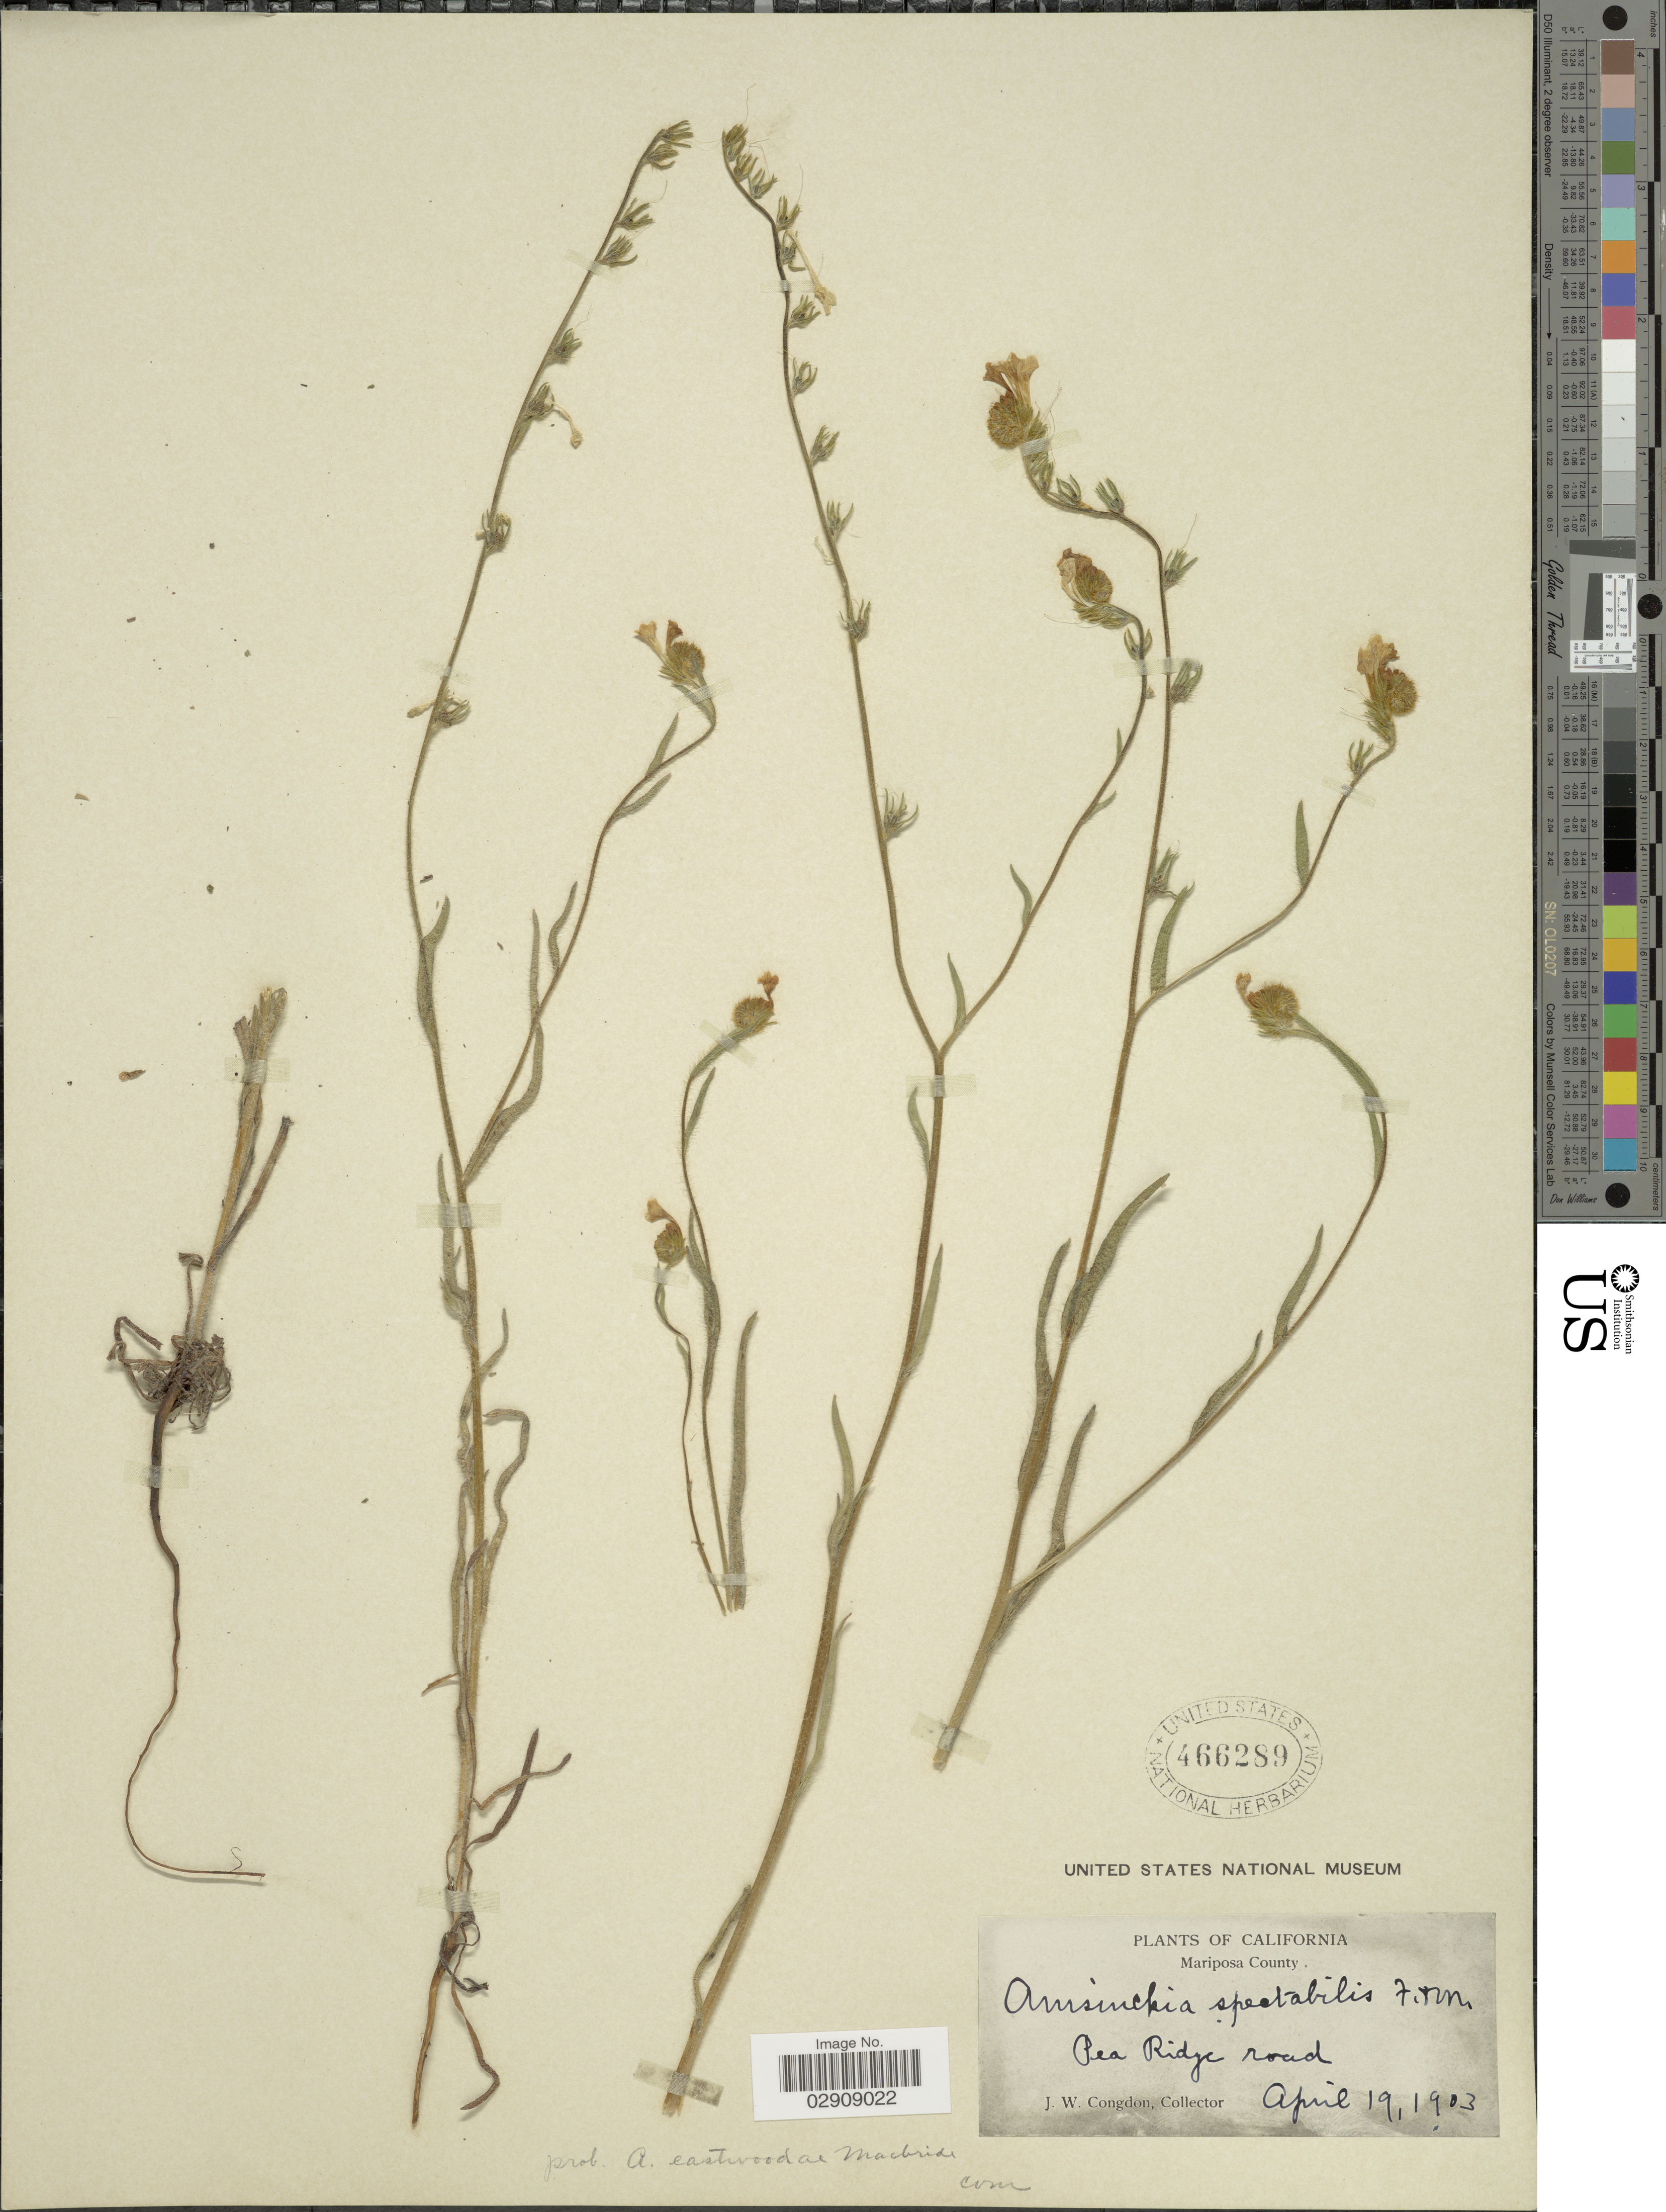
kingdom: Plantae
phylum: Tracheophyta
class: Magnoliopsida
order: Boraginales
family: Boraginaceae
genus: Amsinckia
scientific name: Amsinckia eastwoodiae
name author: J.F. Macbr.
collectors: J. W. Congdon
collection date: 1903-04-19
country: United States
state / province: California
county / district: Mariposa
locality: Pea Ridge road. Mariposa County. California.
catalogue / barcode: US 466289